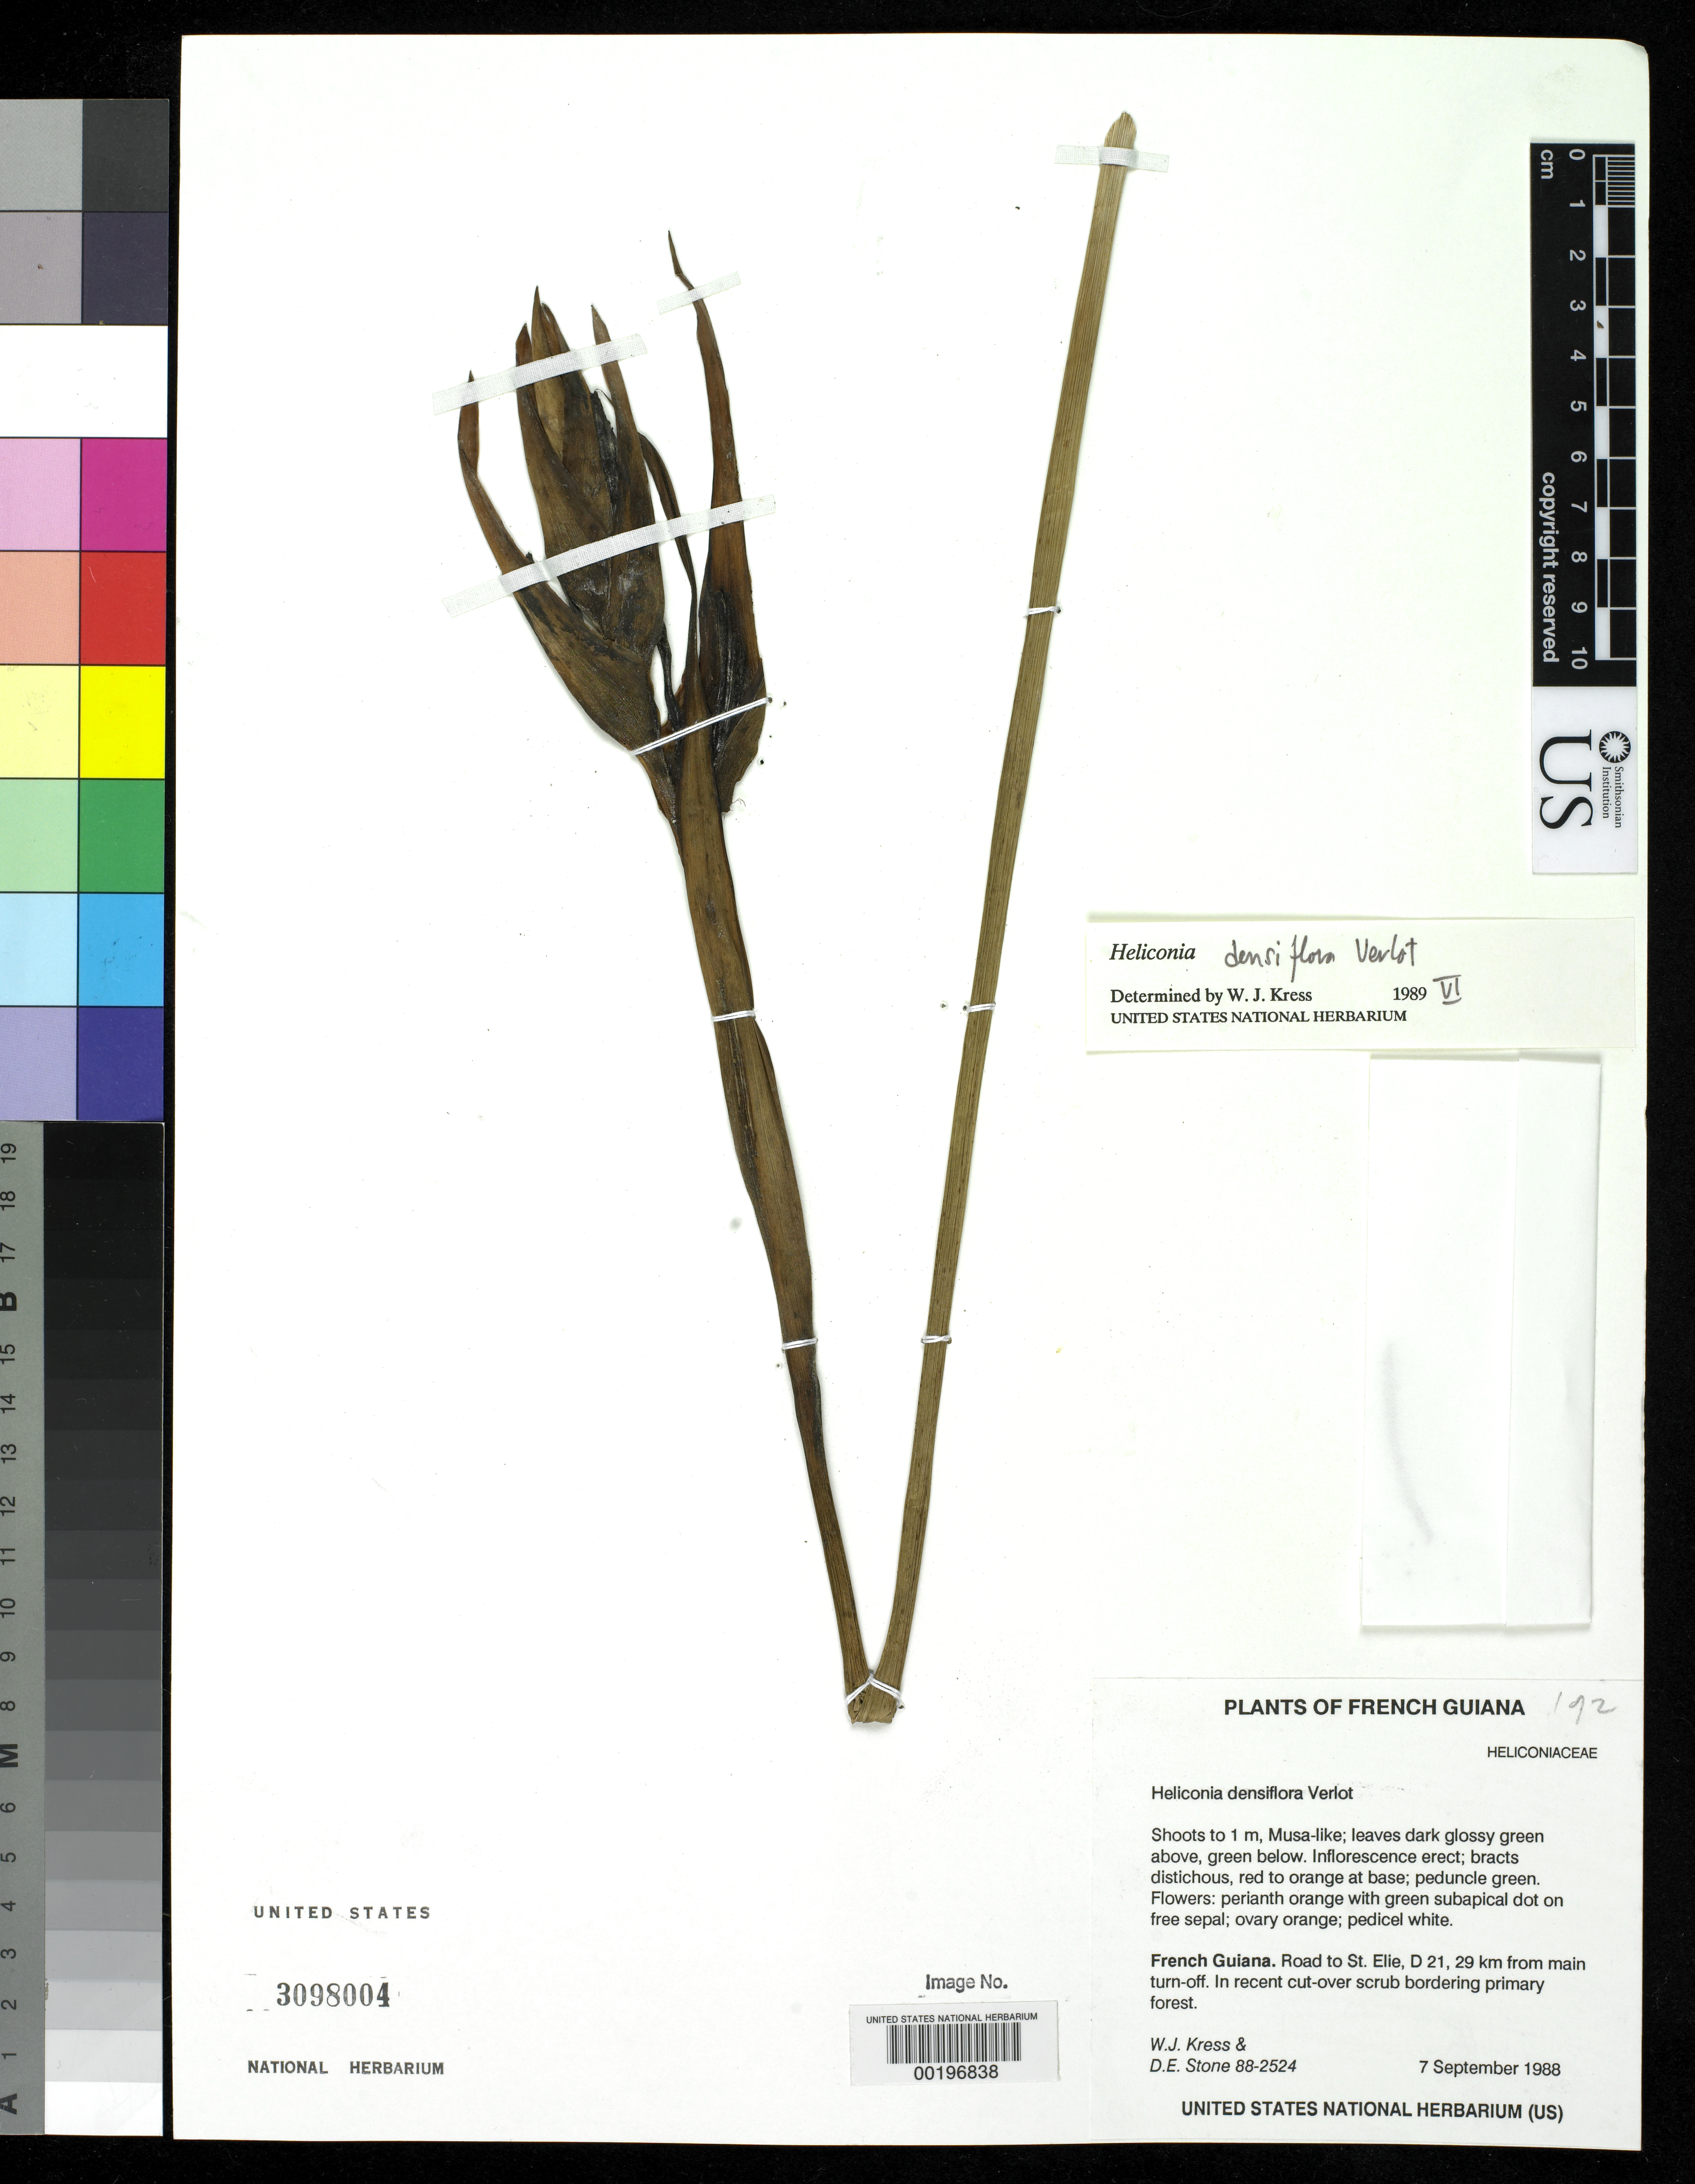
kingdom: Plantae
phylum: Tracheophyta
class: Liliopsida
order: Zingiberales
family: Heliconiaceae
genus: Heliconia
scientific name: Heliconia densiflora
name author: B. Verl.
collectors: W. J. Kress & D. E. Stone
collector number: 88-2524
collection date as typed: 07 Sep 1988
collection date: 1988-09-07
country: French Guiana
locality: Road to St. Elie, D 21, 29 km from main turn-off.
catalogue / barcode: US 3098004